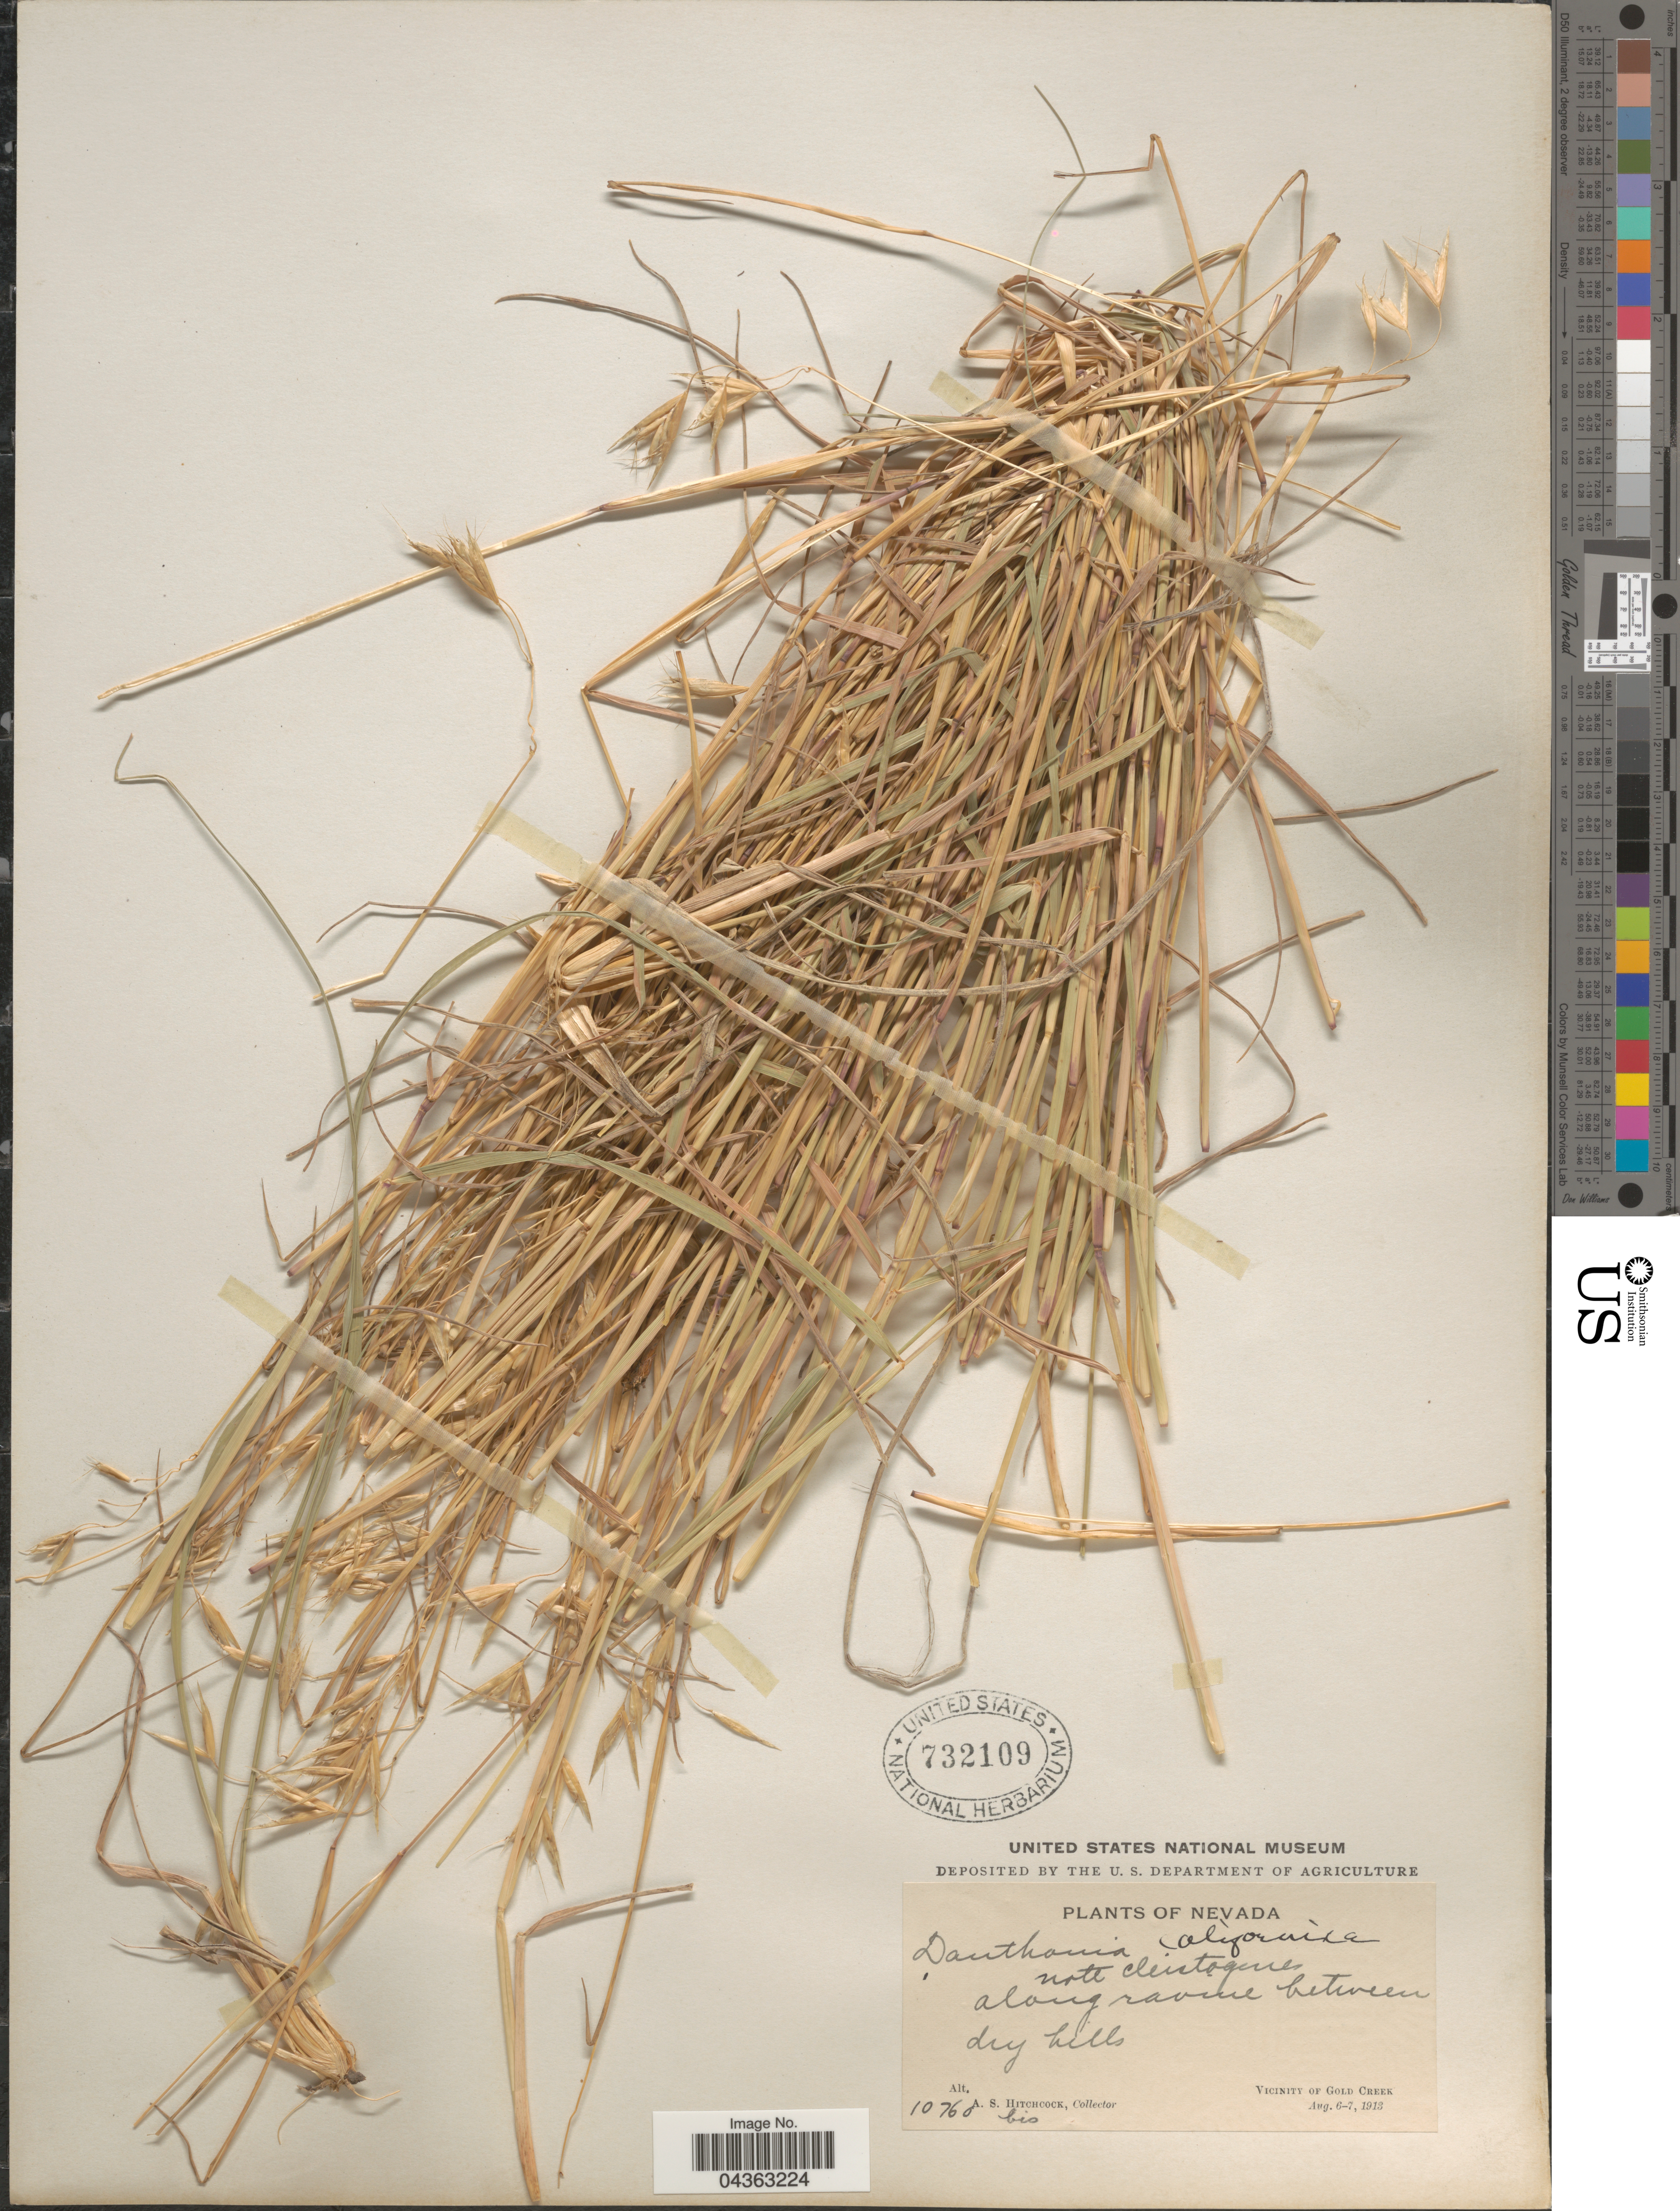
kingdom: Plantae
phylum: Tracheophyta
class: Liliopsida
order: Poales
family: Poaceae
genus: Danthonia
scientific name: Danthonia californica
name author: Bol.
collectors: A. S. Hitchcock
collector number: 10760bis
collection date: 1913-08-06/1913-08-07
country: United States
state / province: Nevada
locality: Along ravine between dry hills. Vicinity of Gold Creek.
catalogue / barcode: US 732109